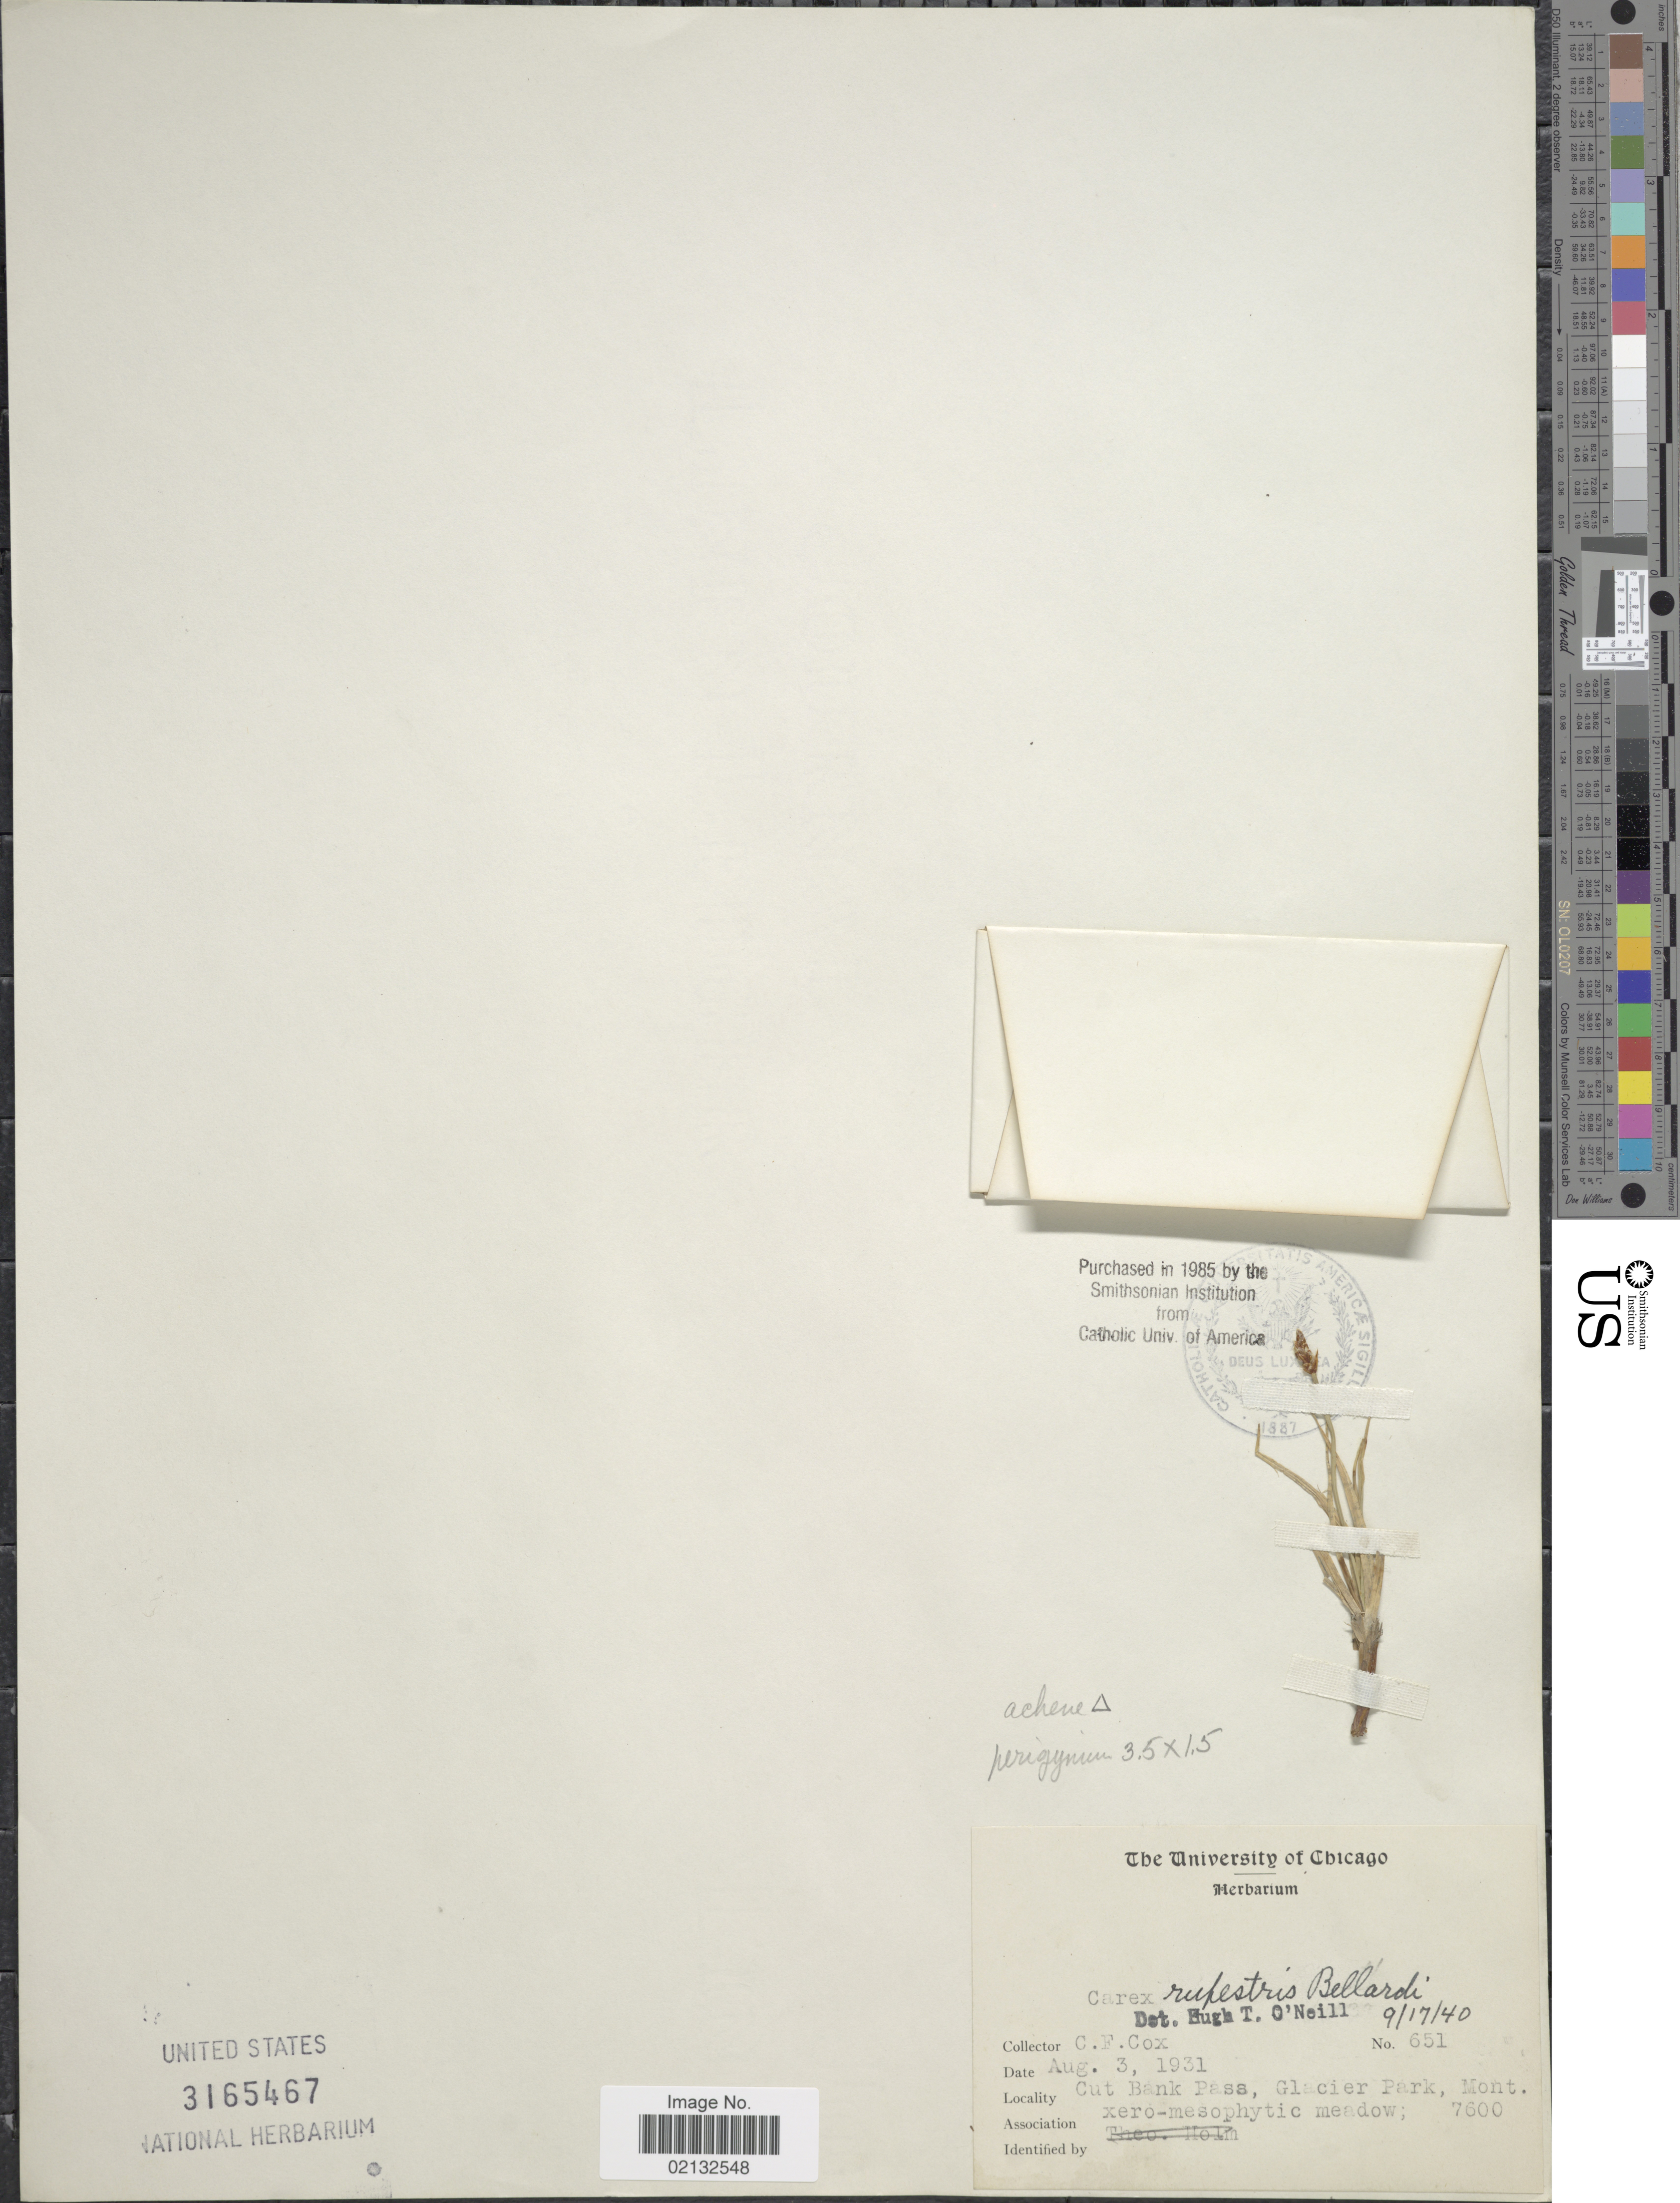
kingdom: Plantae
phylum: Tracheophyta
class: Liliopsida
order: Poales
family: Cyperaceae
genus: Carex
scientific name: Carex rupestris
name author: All.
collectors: C. Cox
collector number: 651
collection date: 1931-08-03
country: United States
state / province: Montana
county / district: Glacier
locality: Cut Bank Pass, Glacier Park, Mont.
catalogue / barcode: US 3165467